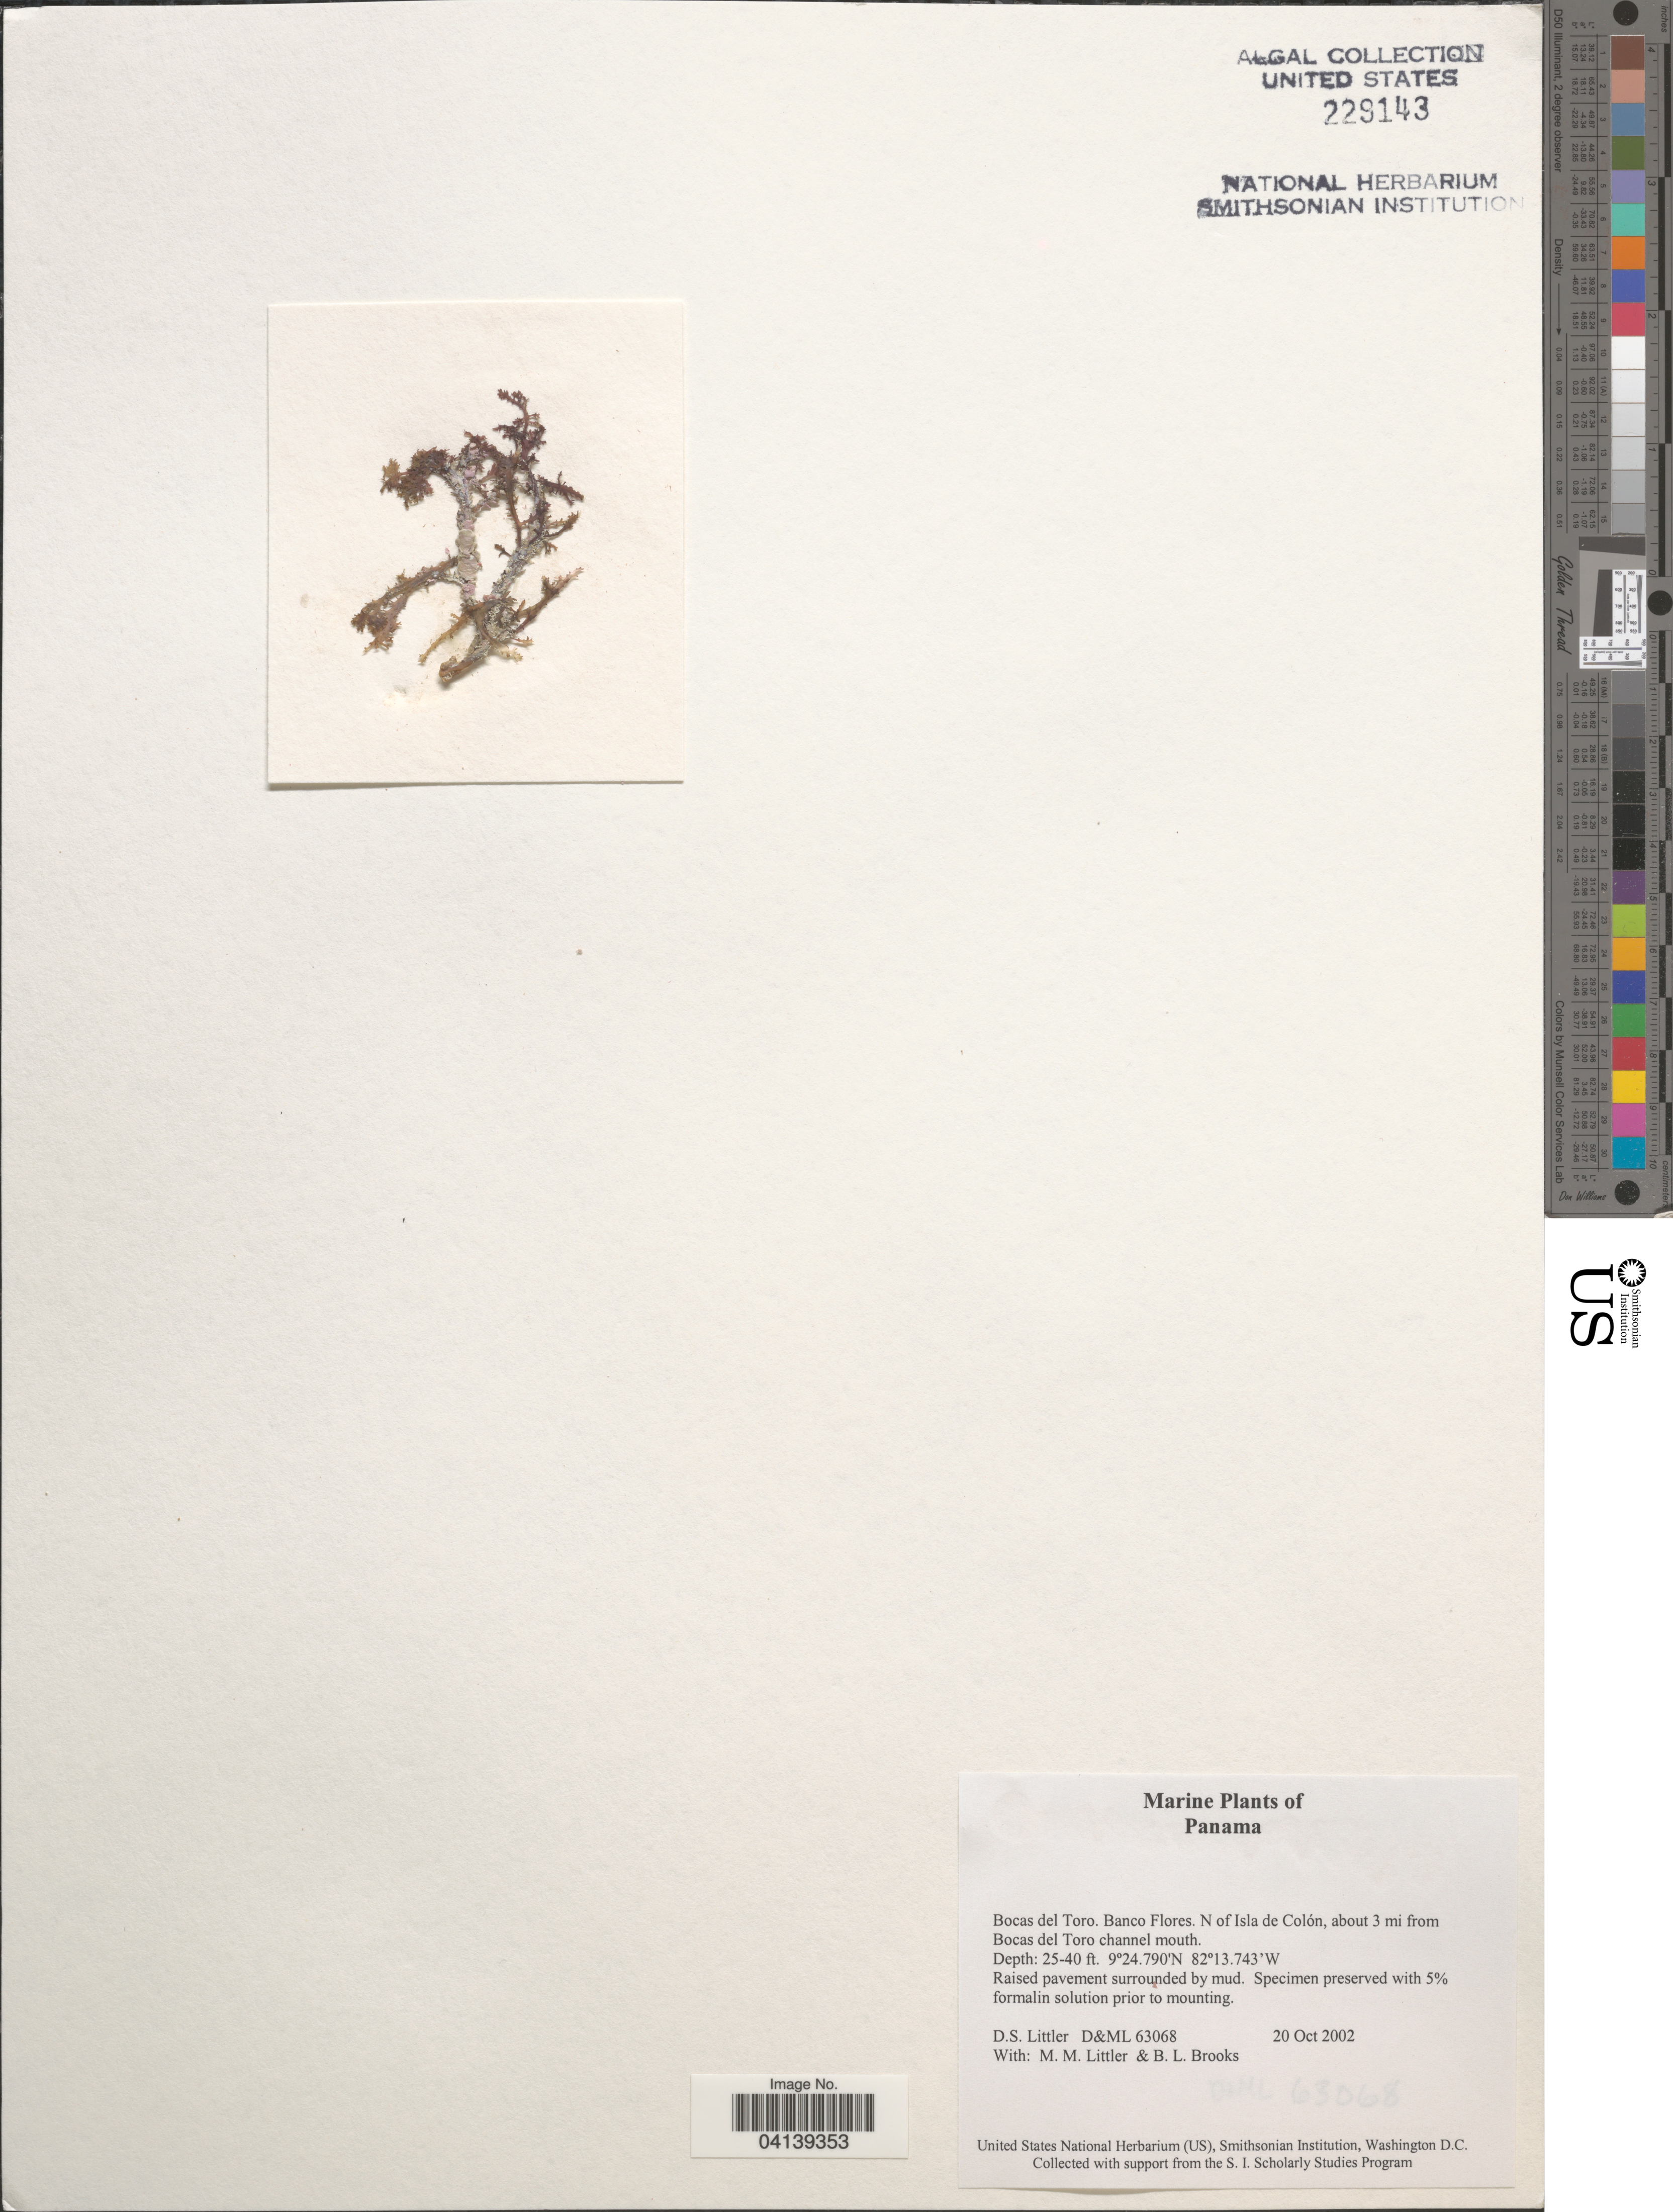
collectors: D. S. Littler & B. Brooks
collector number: D&ML63068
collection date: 2002-10-20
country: Panama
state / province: Bocas del Toro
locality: Banco Flores. N of Isla de Colón, about 3 mi from Bocas del Toro channel mouth.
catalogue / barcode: US 229143